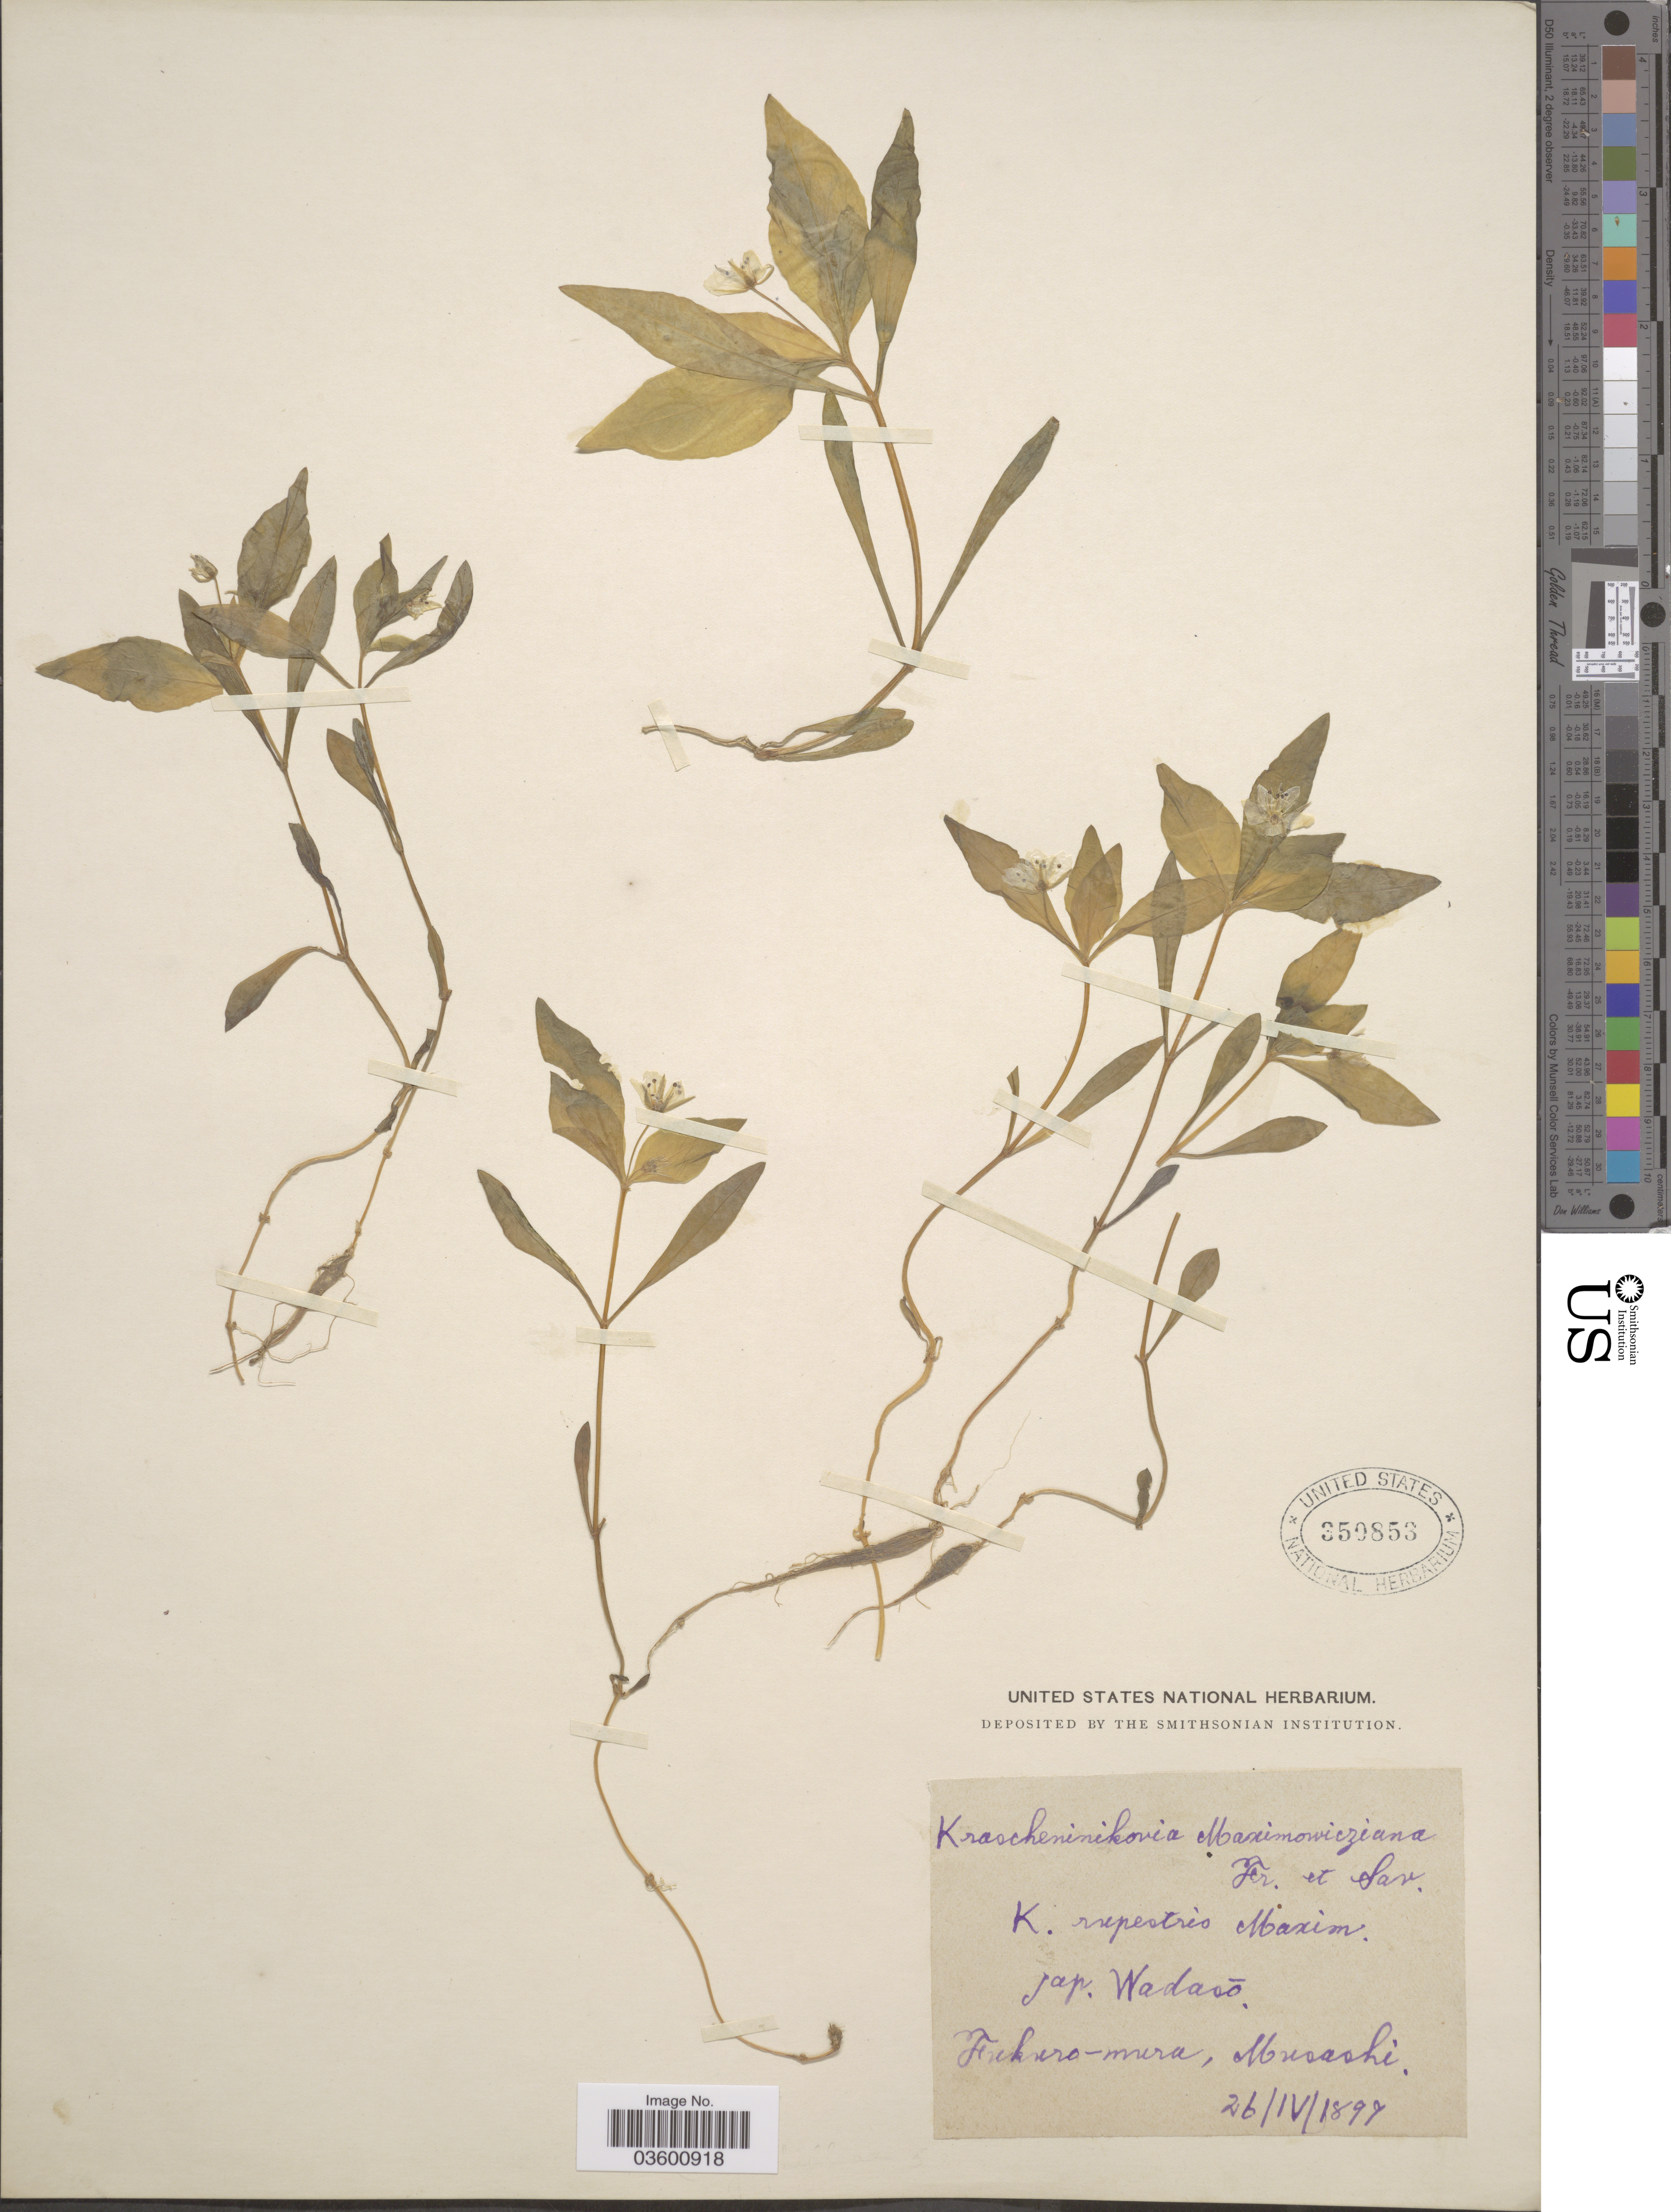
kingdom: Plantae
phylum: Tracheophyta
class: Magnoliopsida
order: Caryophyllales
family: Caryophyllaceae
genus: Pseudostellaria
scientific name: Pseudostellaria maximowicziana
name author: (Franch. & Sav.) Pax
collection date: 1897-04-26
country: Japan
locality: Fukuro-mura, Musashi.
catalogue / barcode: US 350853